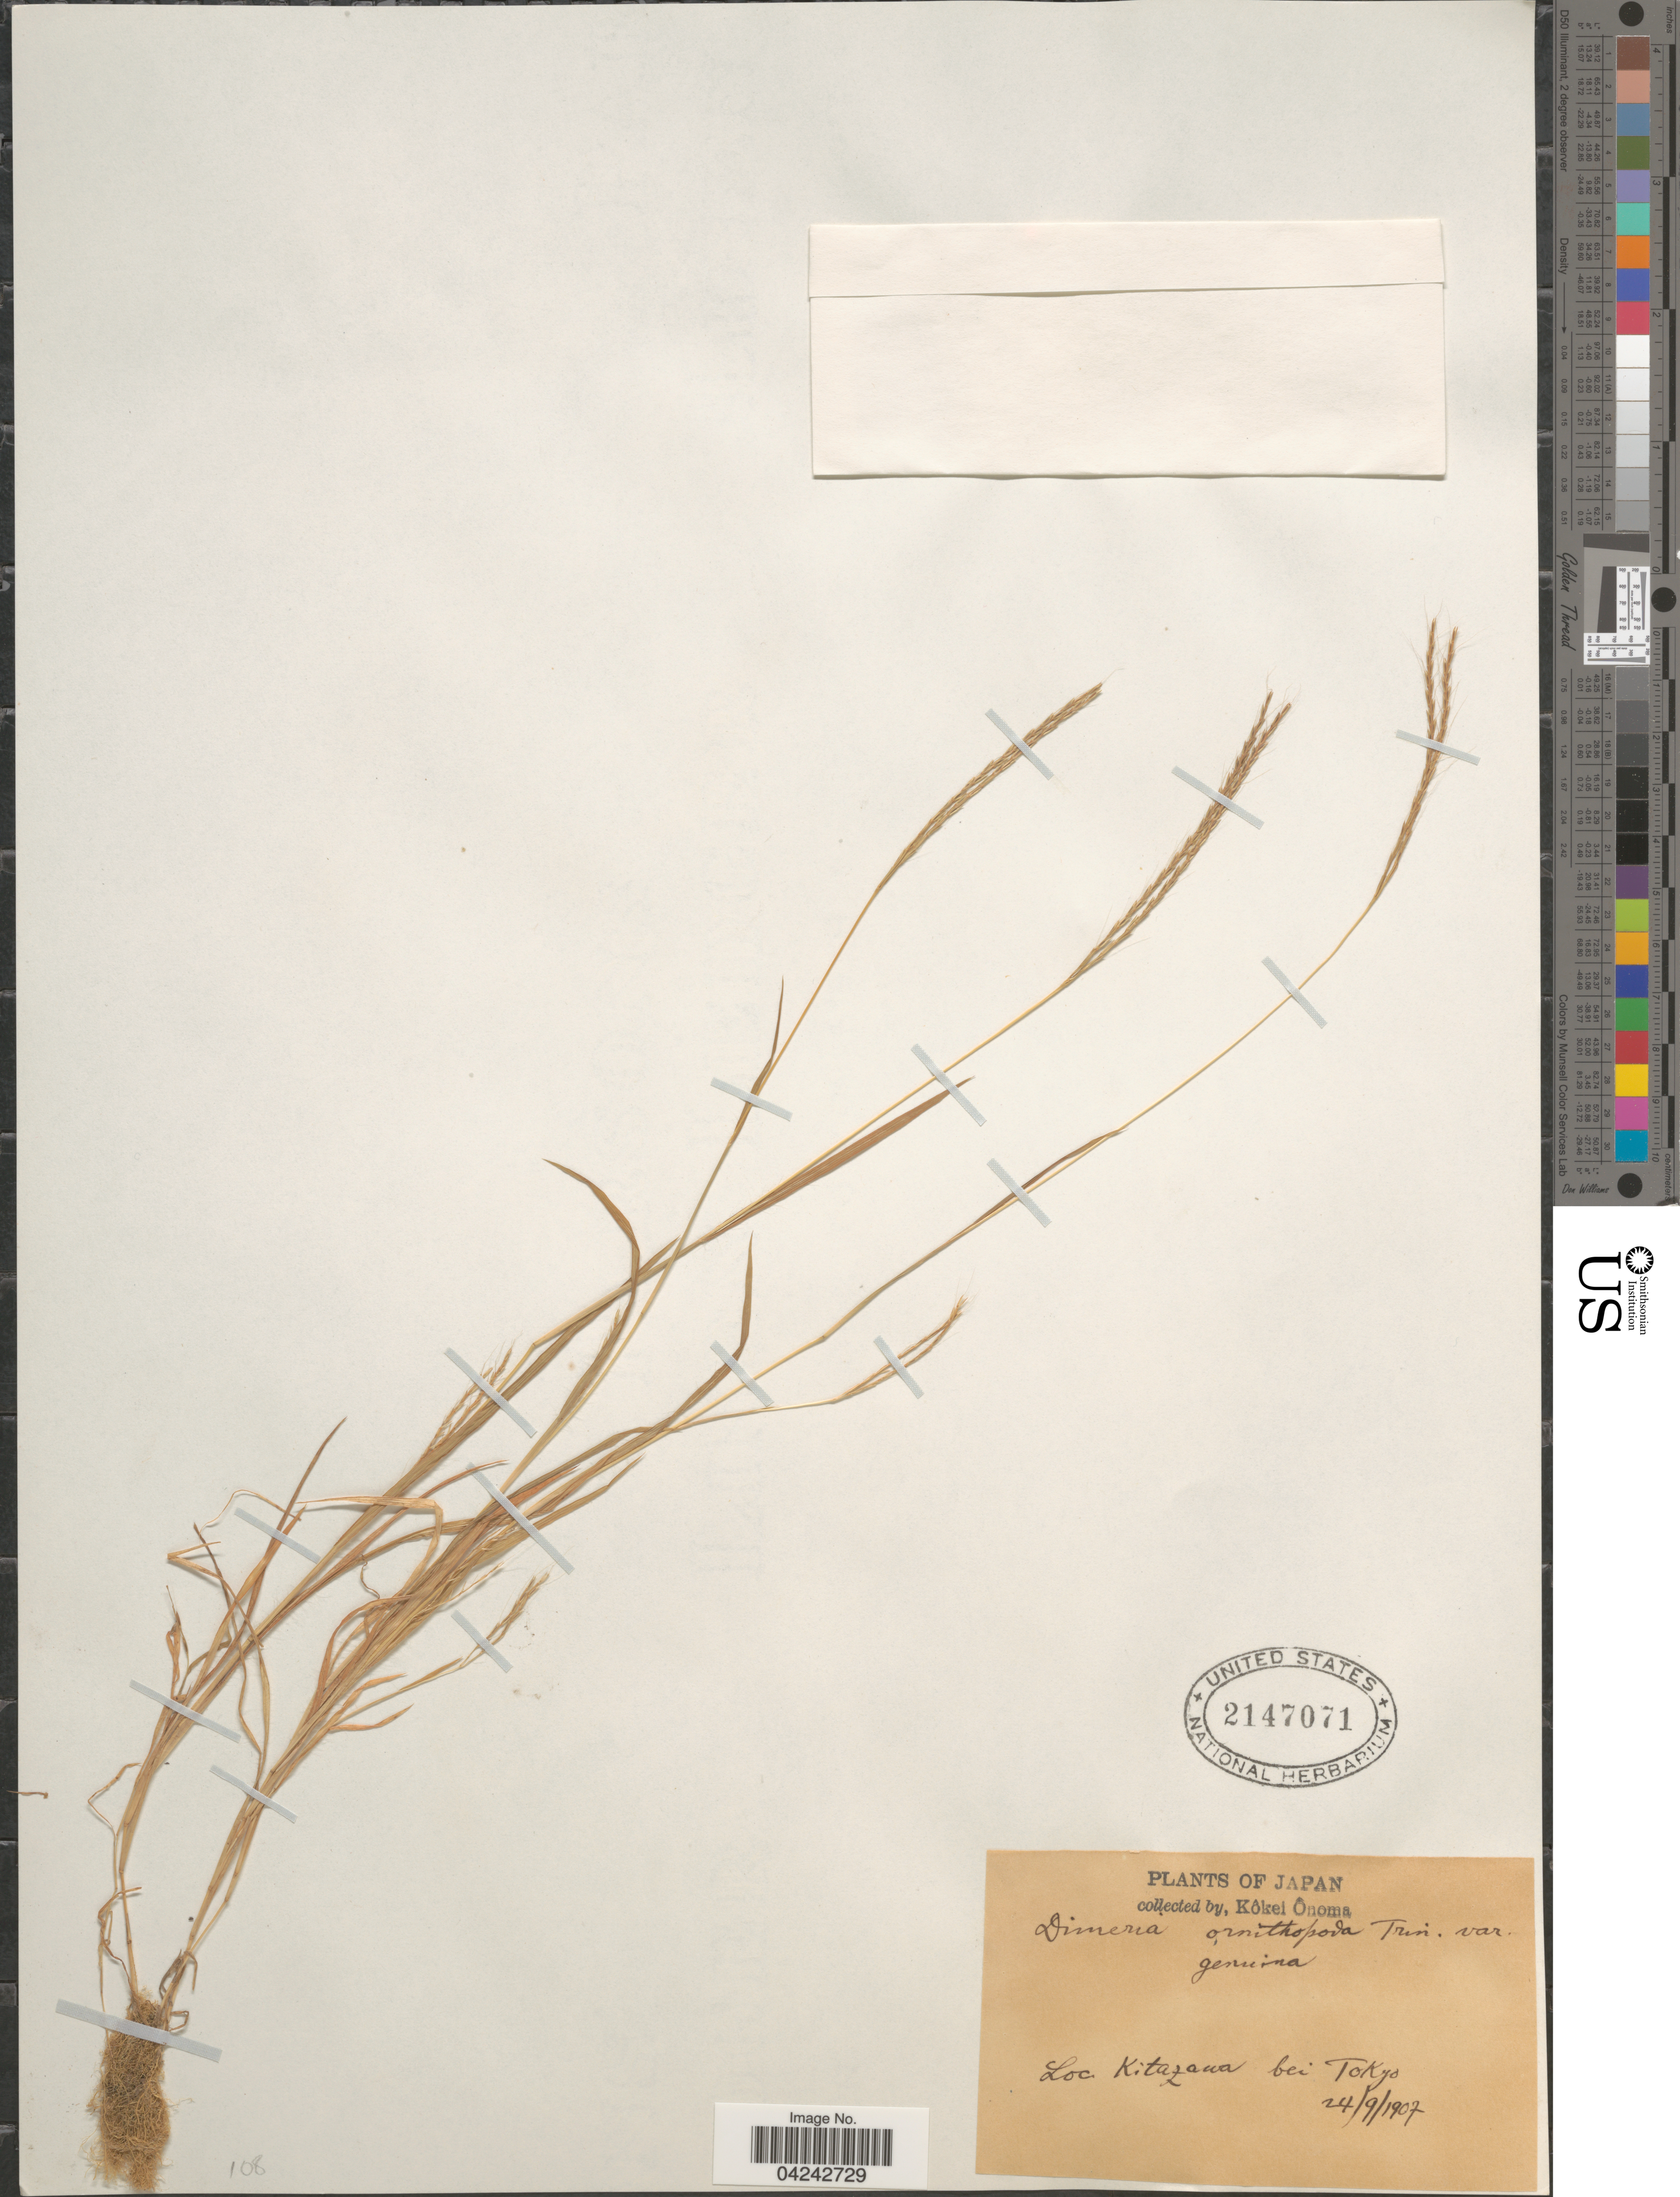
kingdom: Plantae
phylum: Tracheophyta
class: Liliopsida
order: Poales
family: Poaceae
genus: Dimeria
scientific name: Dimeria ornithopoda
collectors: K. Onoma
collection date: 1907-09-24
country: Japan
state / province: Tokyo, Federal City of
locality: Kitazawa bei Tokyo.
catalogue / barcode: US 2147071